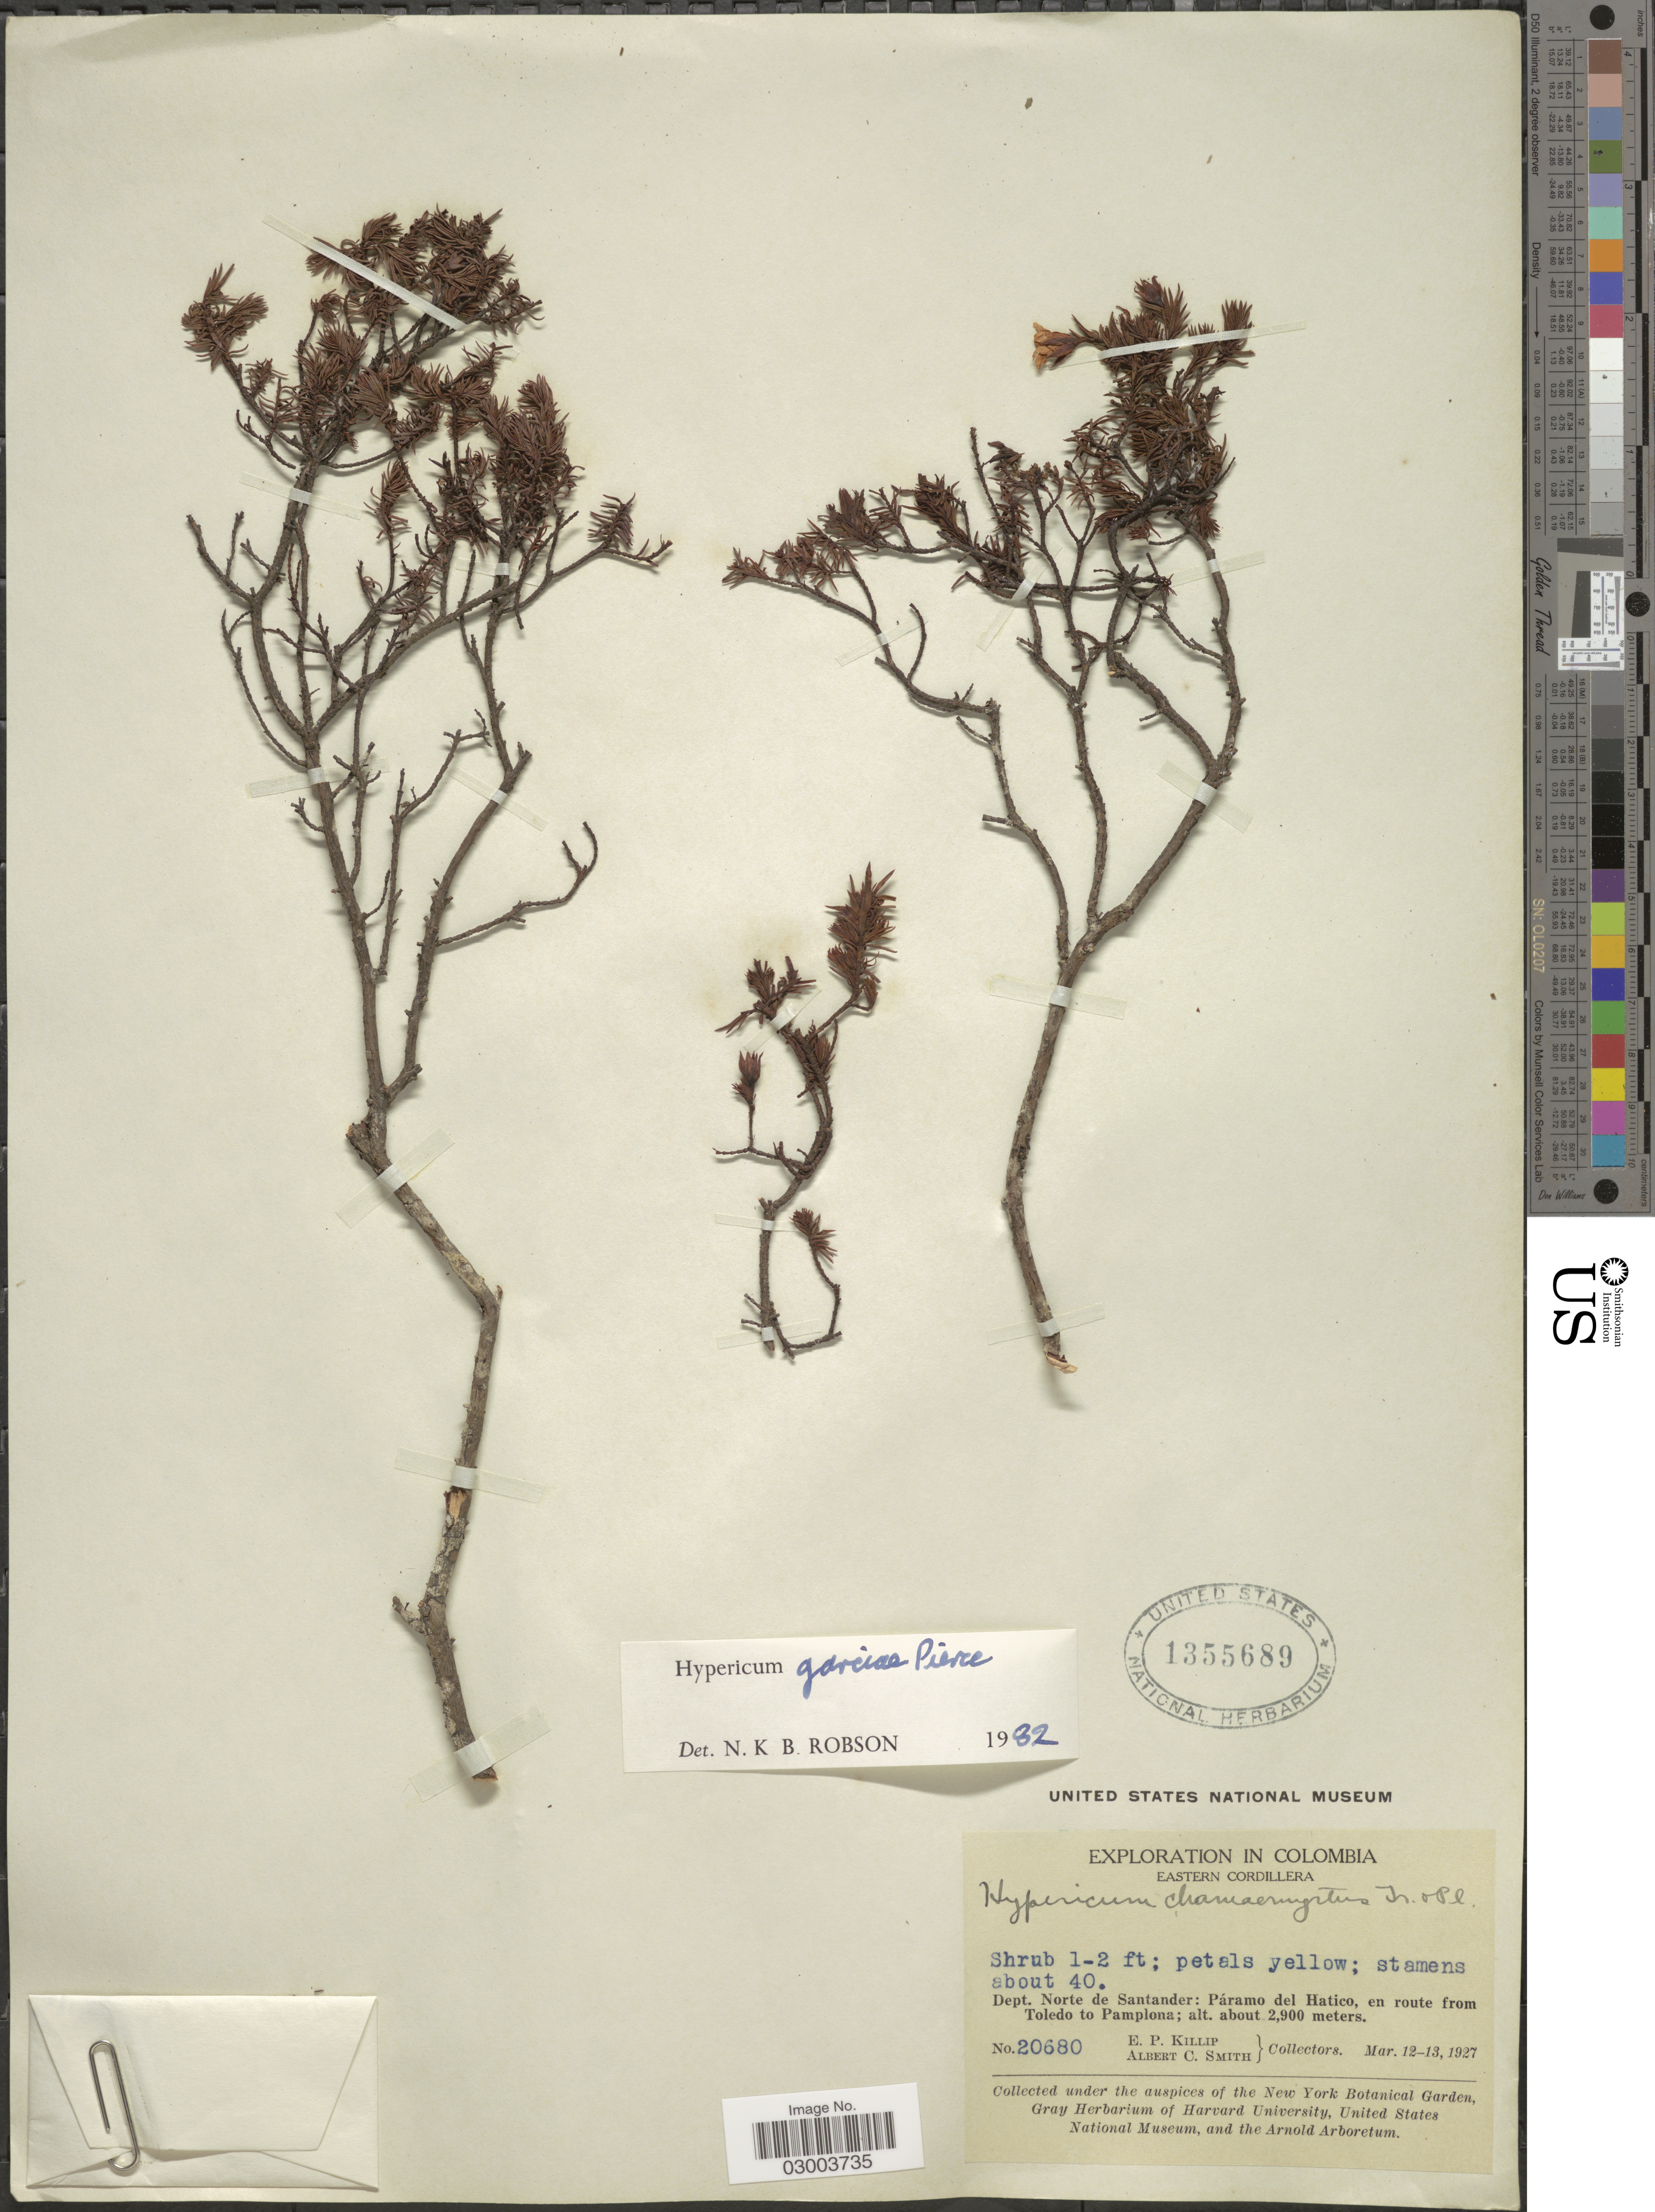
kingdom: Plantae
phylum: Tracheophyta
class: Magnoliopsida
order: Malpighiales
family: Hypericaceae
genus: Hypericum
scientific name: Hypericum garciae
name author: Pierce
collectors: E. P. Killip & A. C. Smith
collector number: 20680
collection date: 1927-03-12/1927-03-13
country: Colombia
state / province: Norte de Santander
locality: Eastern Cordillera, Dept. Norte de Santander: Páramo del Hatico, en route from Toledo to Pamplona.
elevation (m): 2900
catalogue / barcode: US 1355689